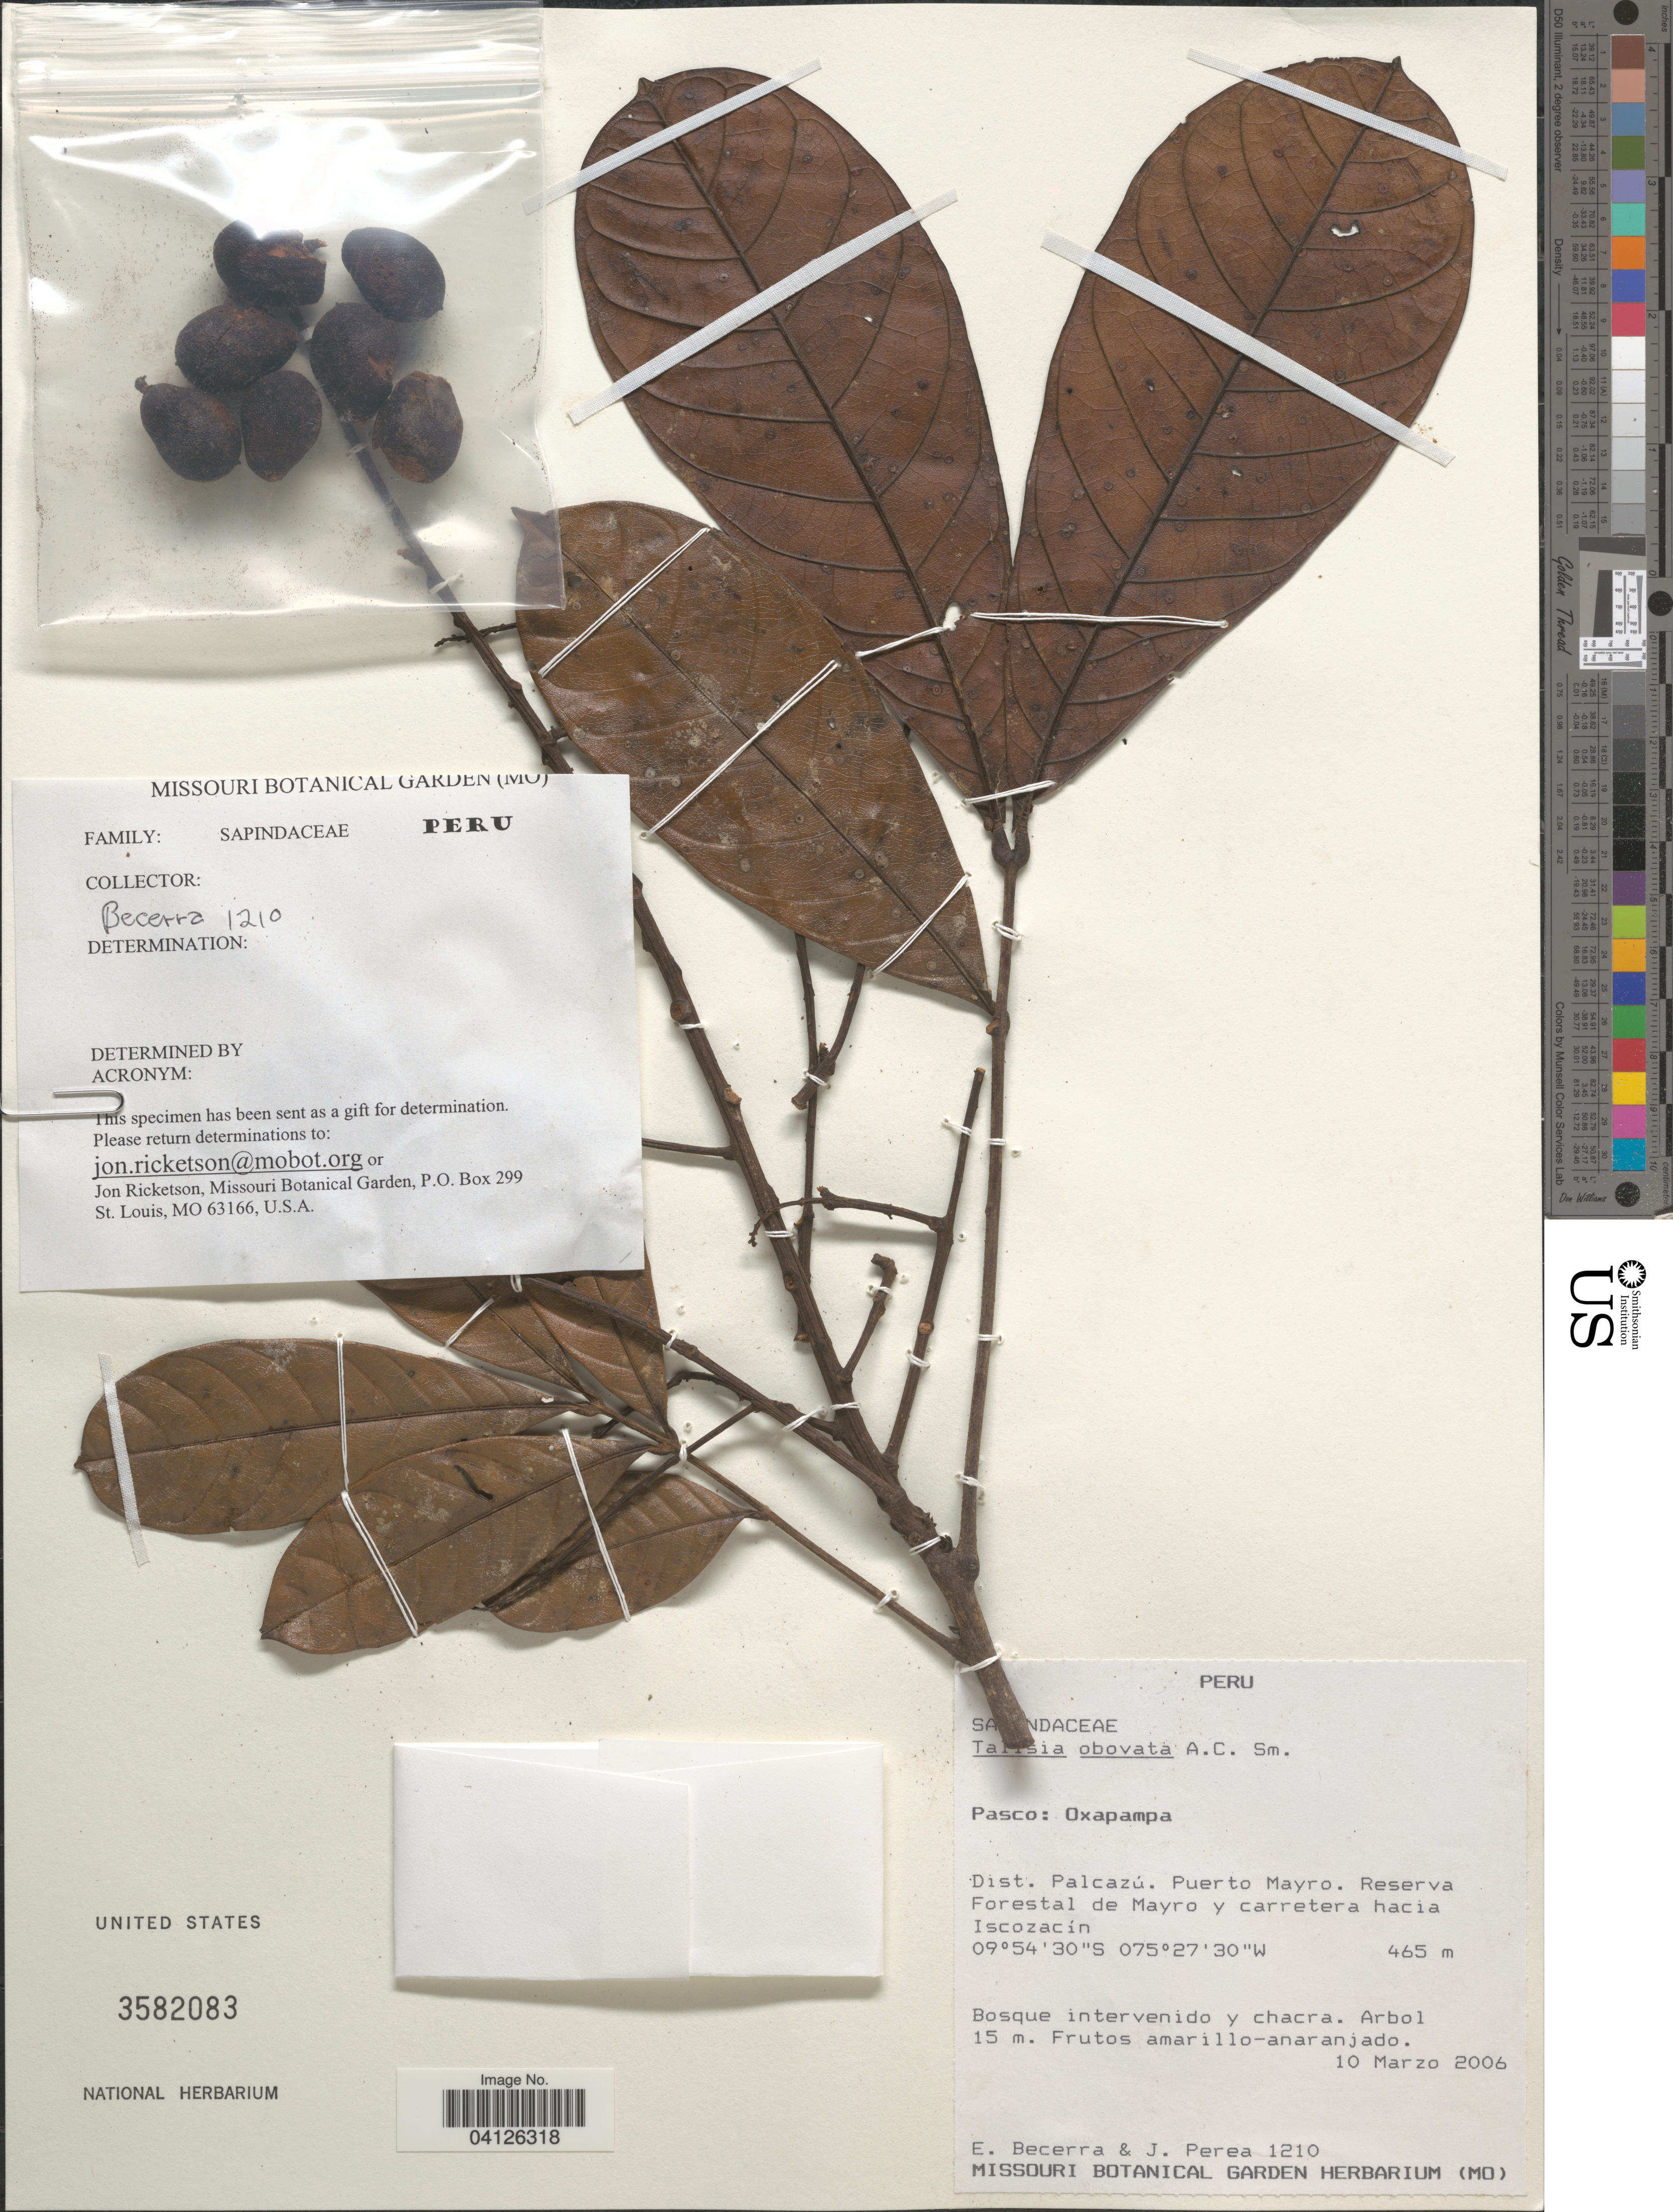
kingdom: Plantae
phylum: Tracheophyta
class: Magnoliopsida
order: Sapindales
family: Sapindaceae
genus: Talisia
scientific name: Talisia obovata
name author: A.C. Sm.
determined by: Acevedo-Rodriguez, P., (US), Smithsonian Institution - National Museum of Natural History (UNITED STATES)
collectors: E. Becerra & J. Perea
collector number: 1210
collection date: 2006-03-10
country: Peru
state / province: Pasco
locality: Oxapampa. Dist. Palcazú. Puerto Mayro. Reserva Forestal de Mayro y carretera hacia Iscozacín.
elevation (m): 465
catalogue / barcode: US 3582083